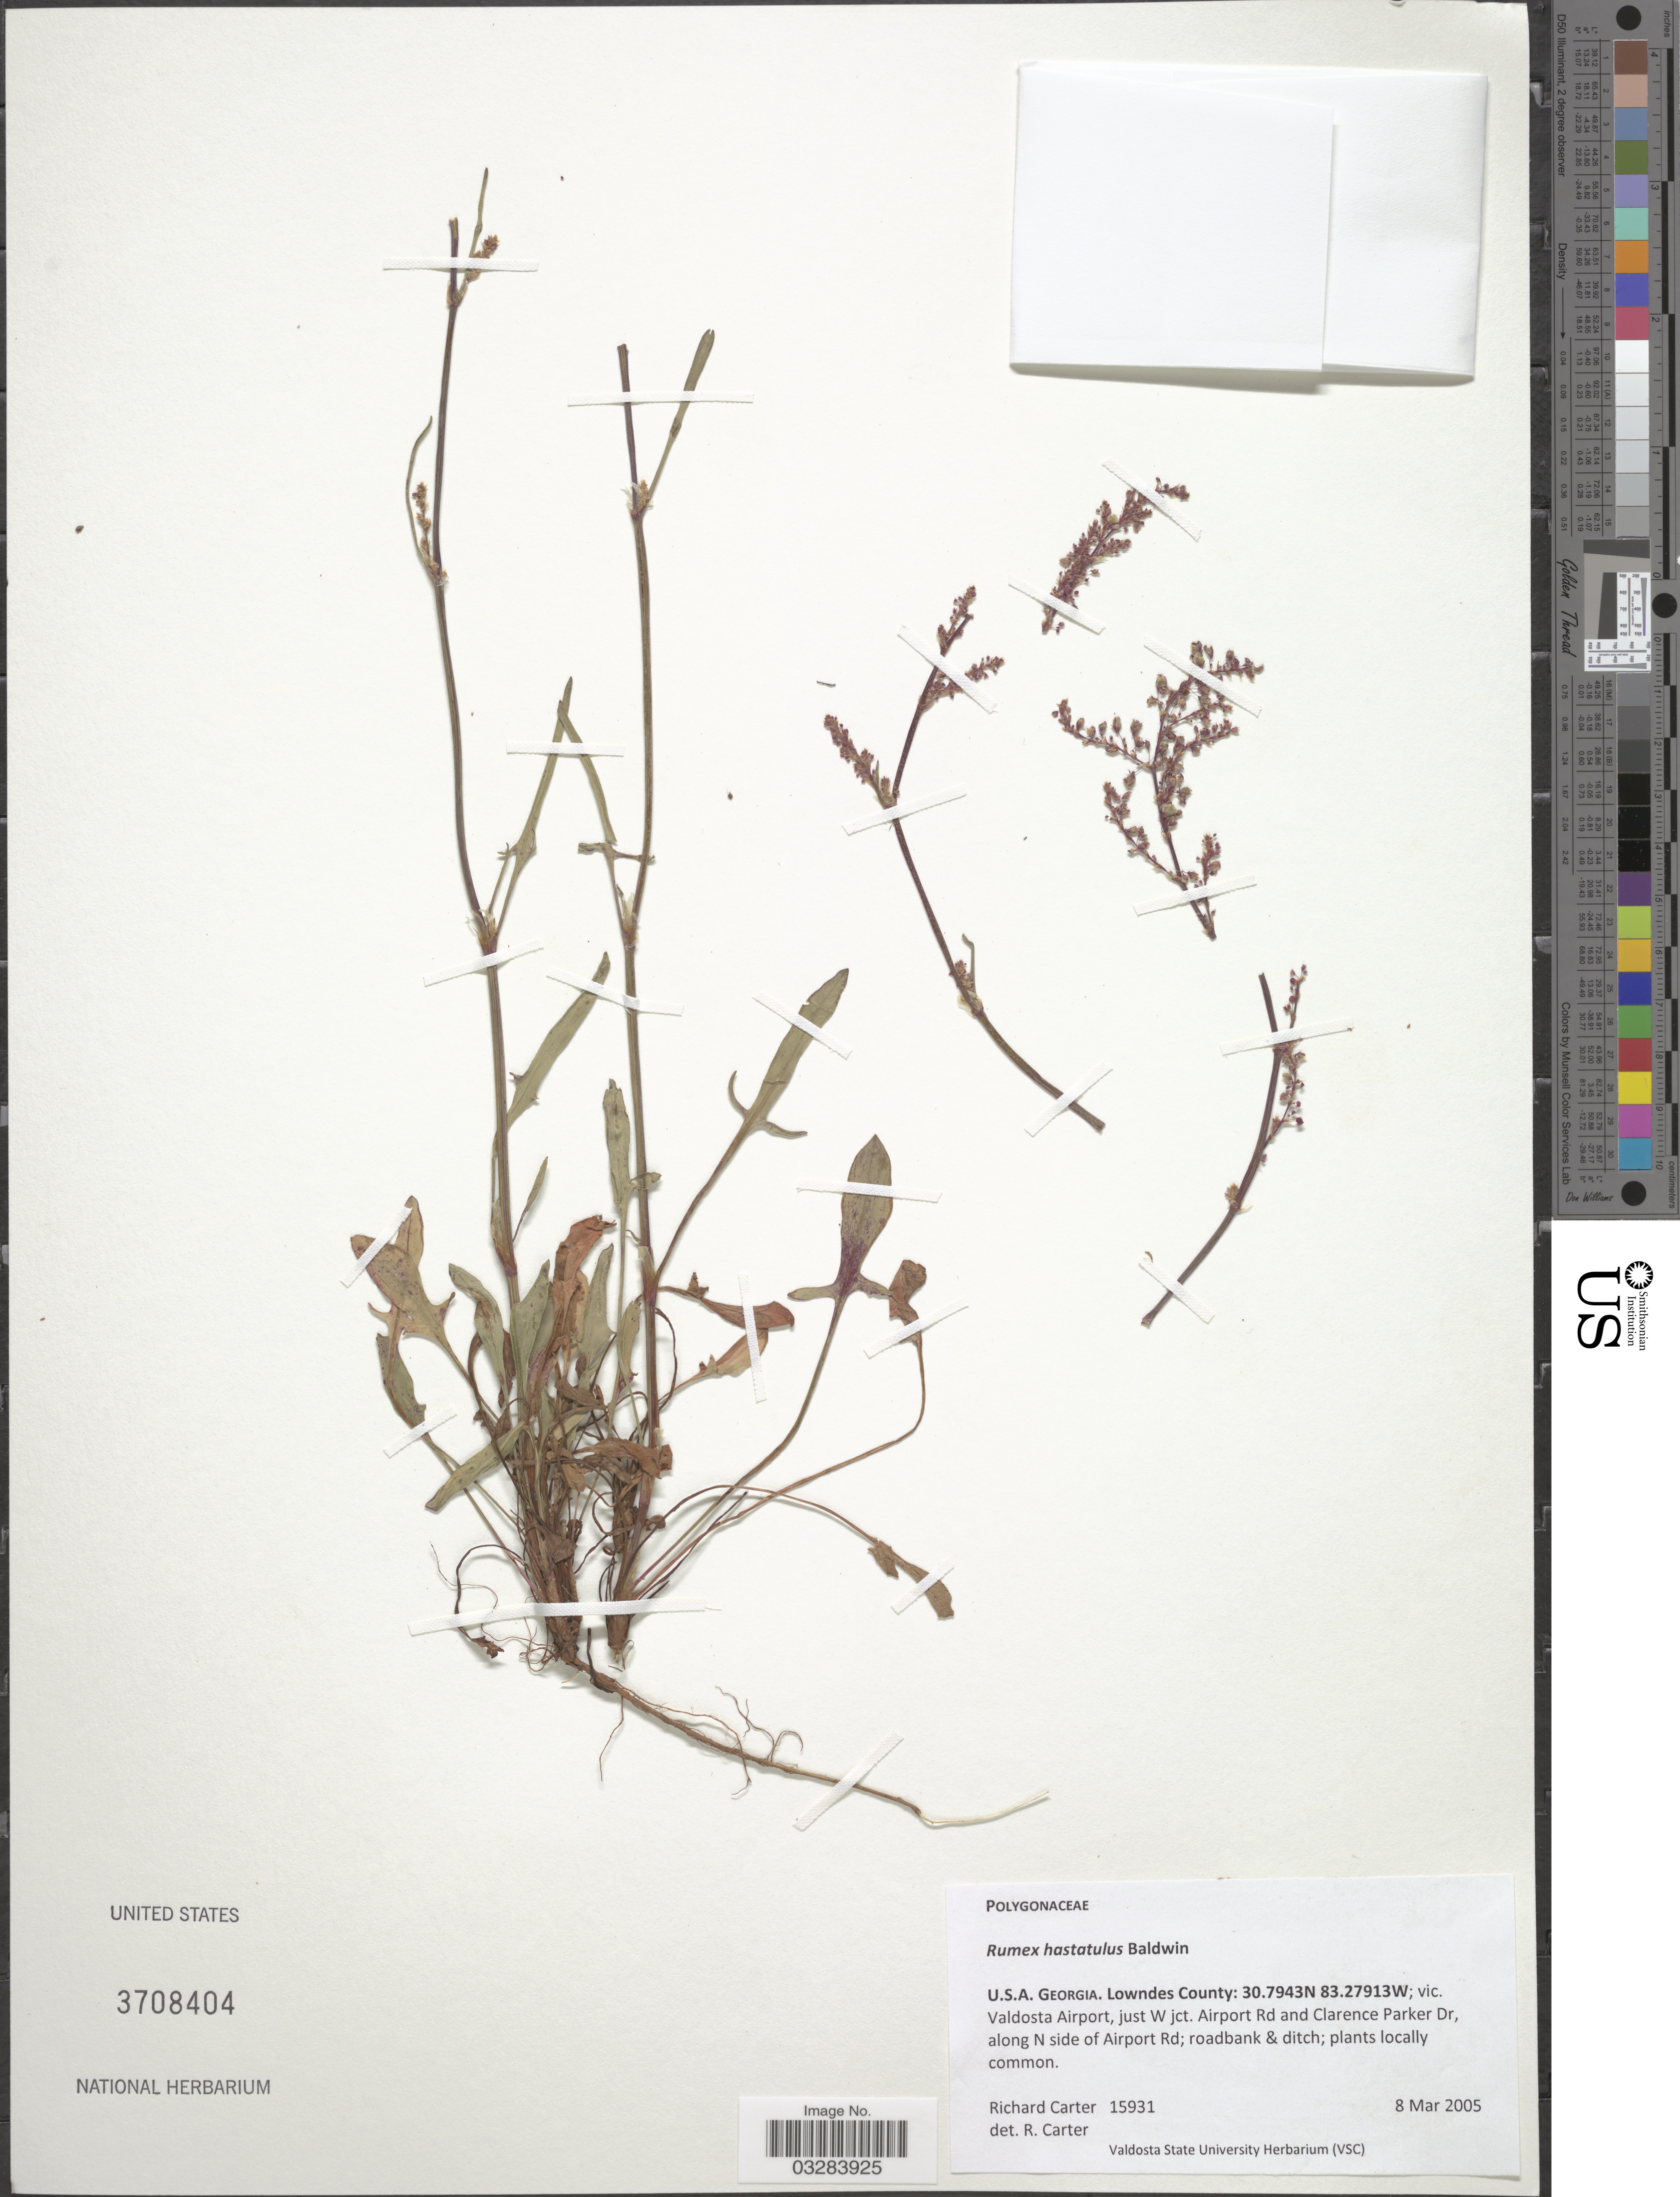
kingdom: Plantae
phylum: Tracheophyta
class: Magnoliopsida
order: Caryophyllales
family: Polygonaceae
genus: Rumex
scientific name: Rumex hastatulus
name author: Baldwin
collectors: R. Carter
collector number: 15931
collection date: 2005-03-08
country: United States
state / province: Georgia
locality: U.S.A. Lowndes County: vic. Valdosta Airport, just W jct. Airport Rd and Clarence Parker Dr, along N side of Airport Rd.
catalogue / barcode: US 3708404